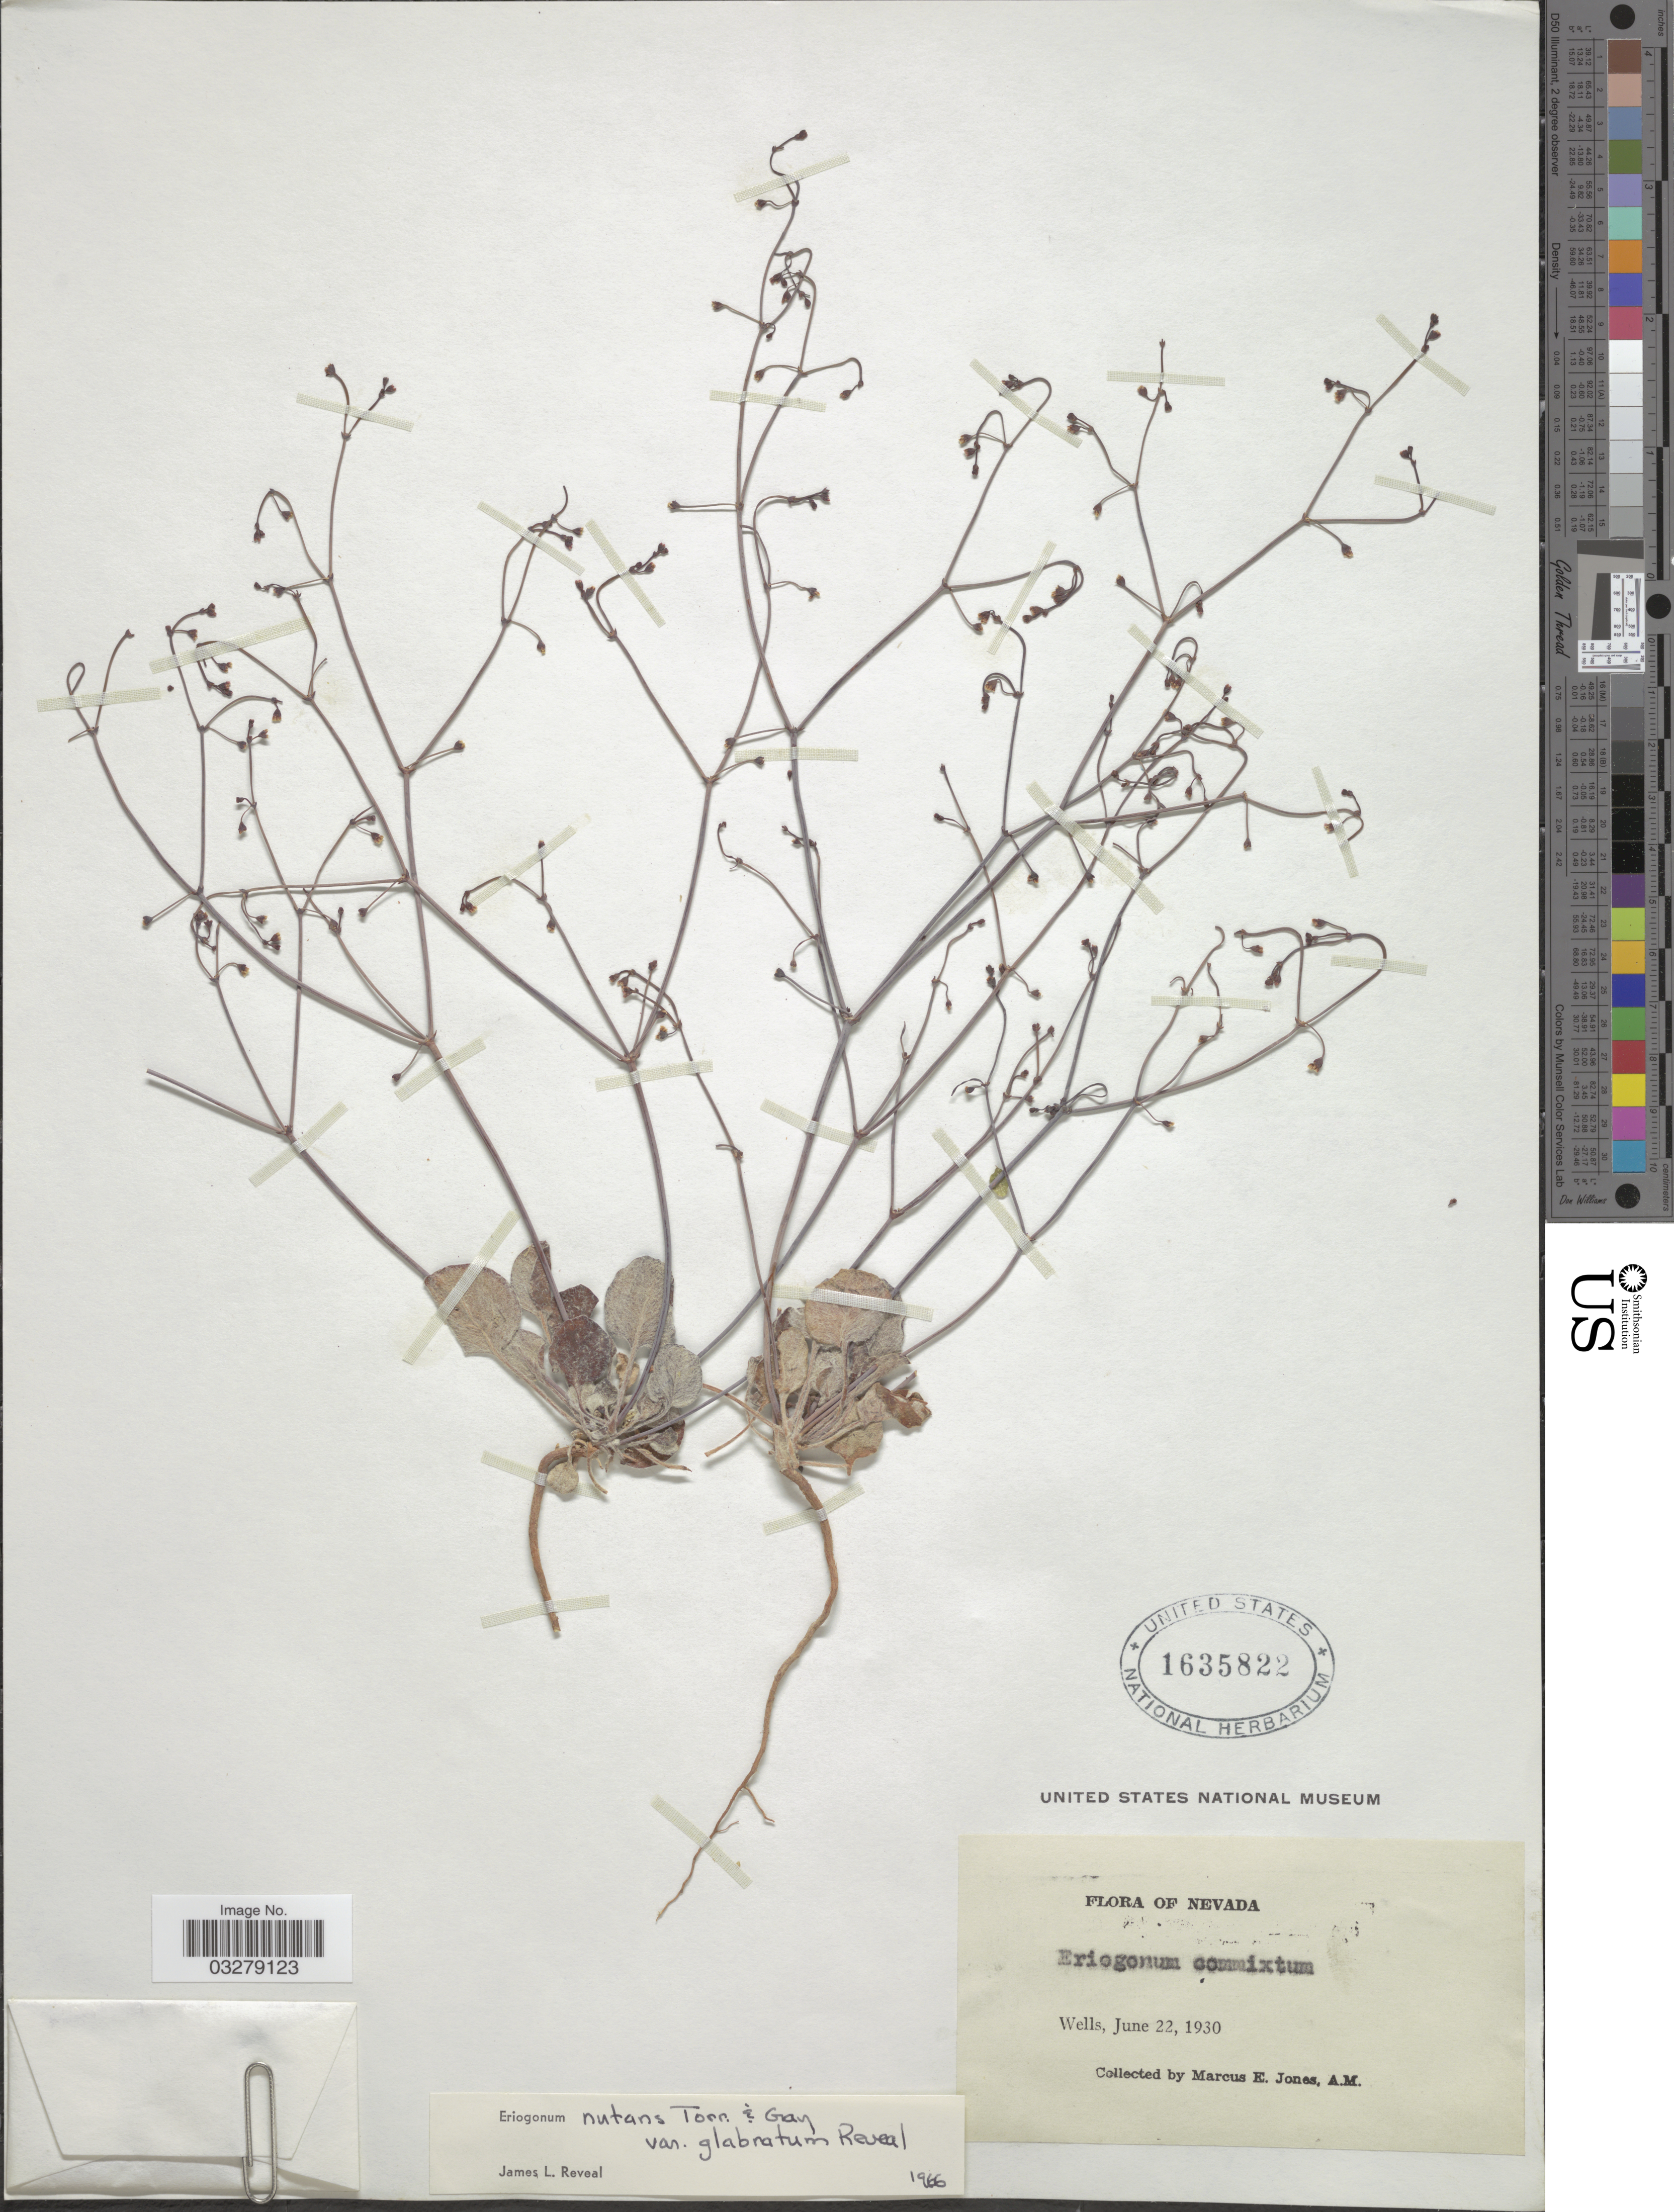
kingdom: Plantae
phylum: Tracheophyta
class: Magnoliopsida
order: Caryophyllales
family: Polygonaceae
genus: Eriogonum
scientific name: Eriogonum nutans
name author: Torr. & A. Gray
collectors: M. E. Jones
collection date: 1930-06-22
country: United States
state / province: Nevada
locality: Wells.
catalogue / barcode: US 1635822